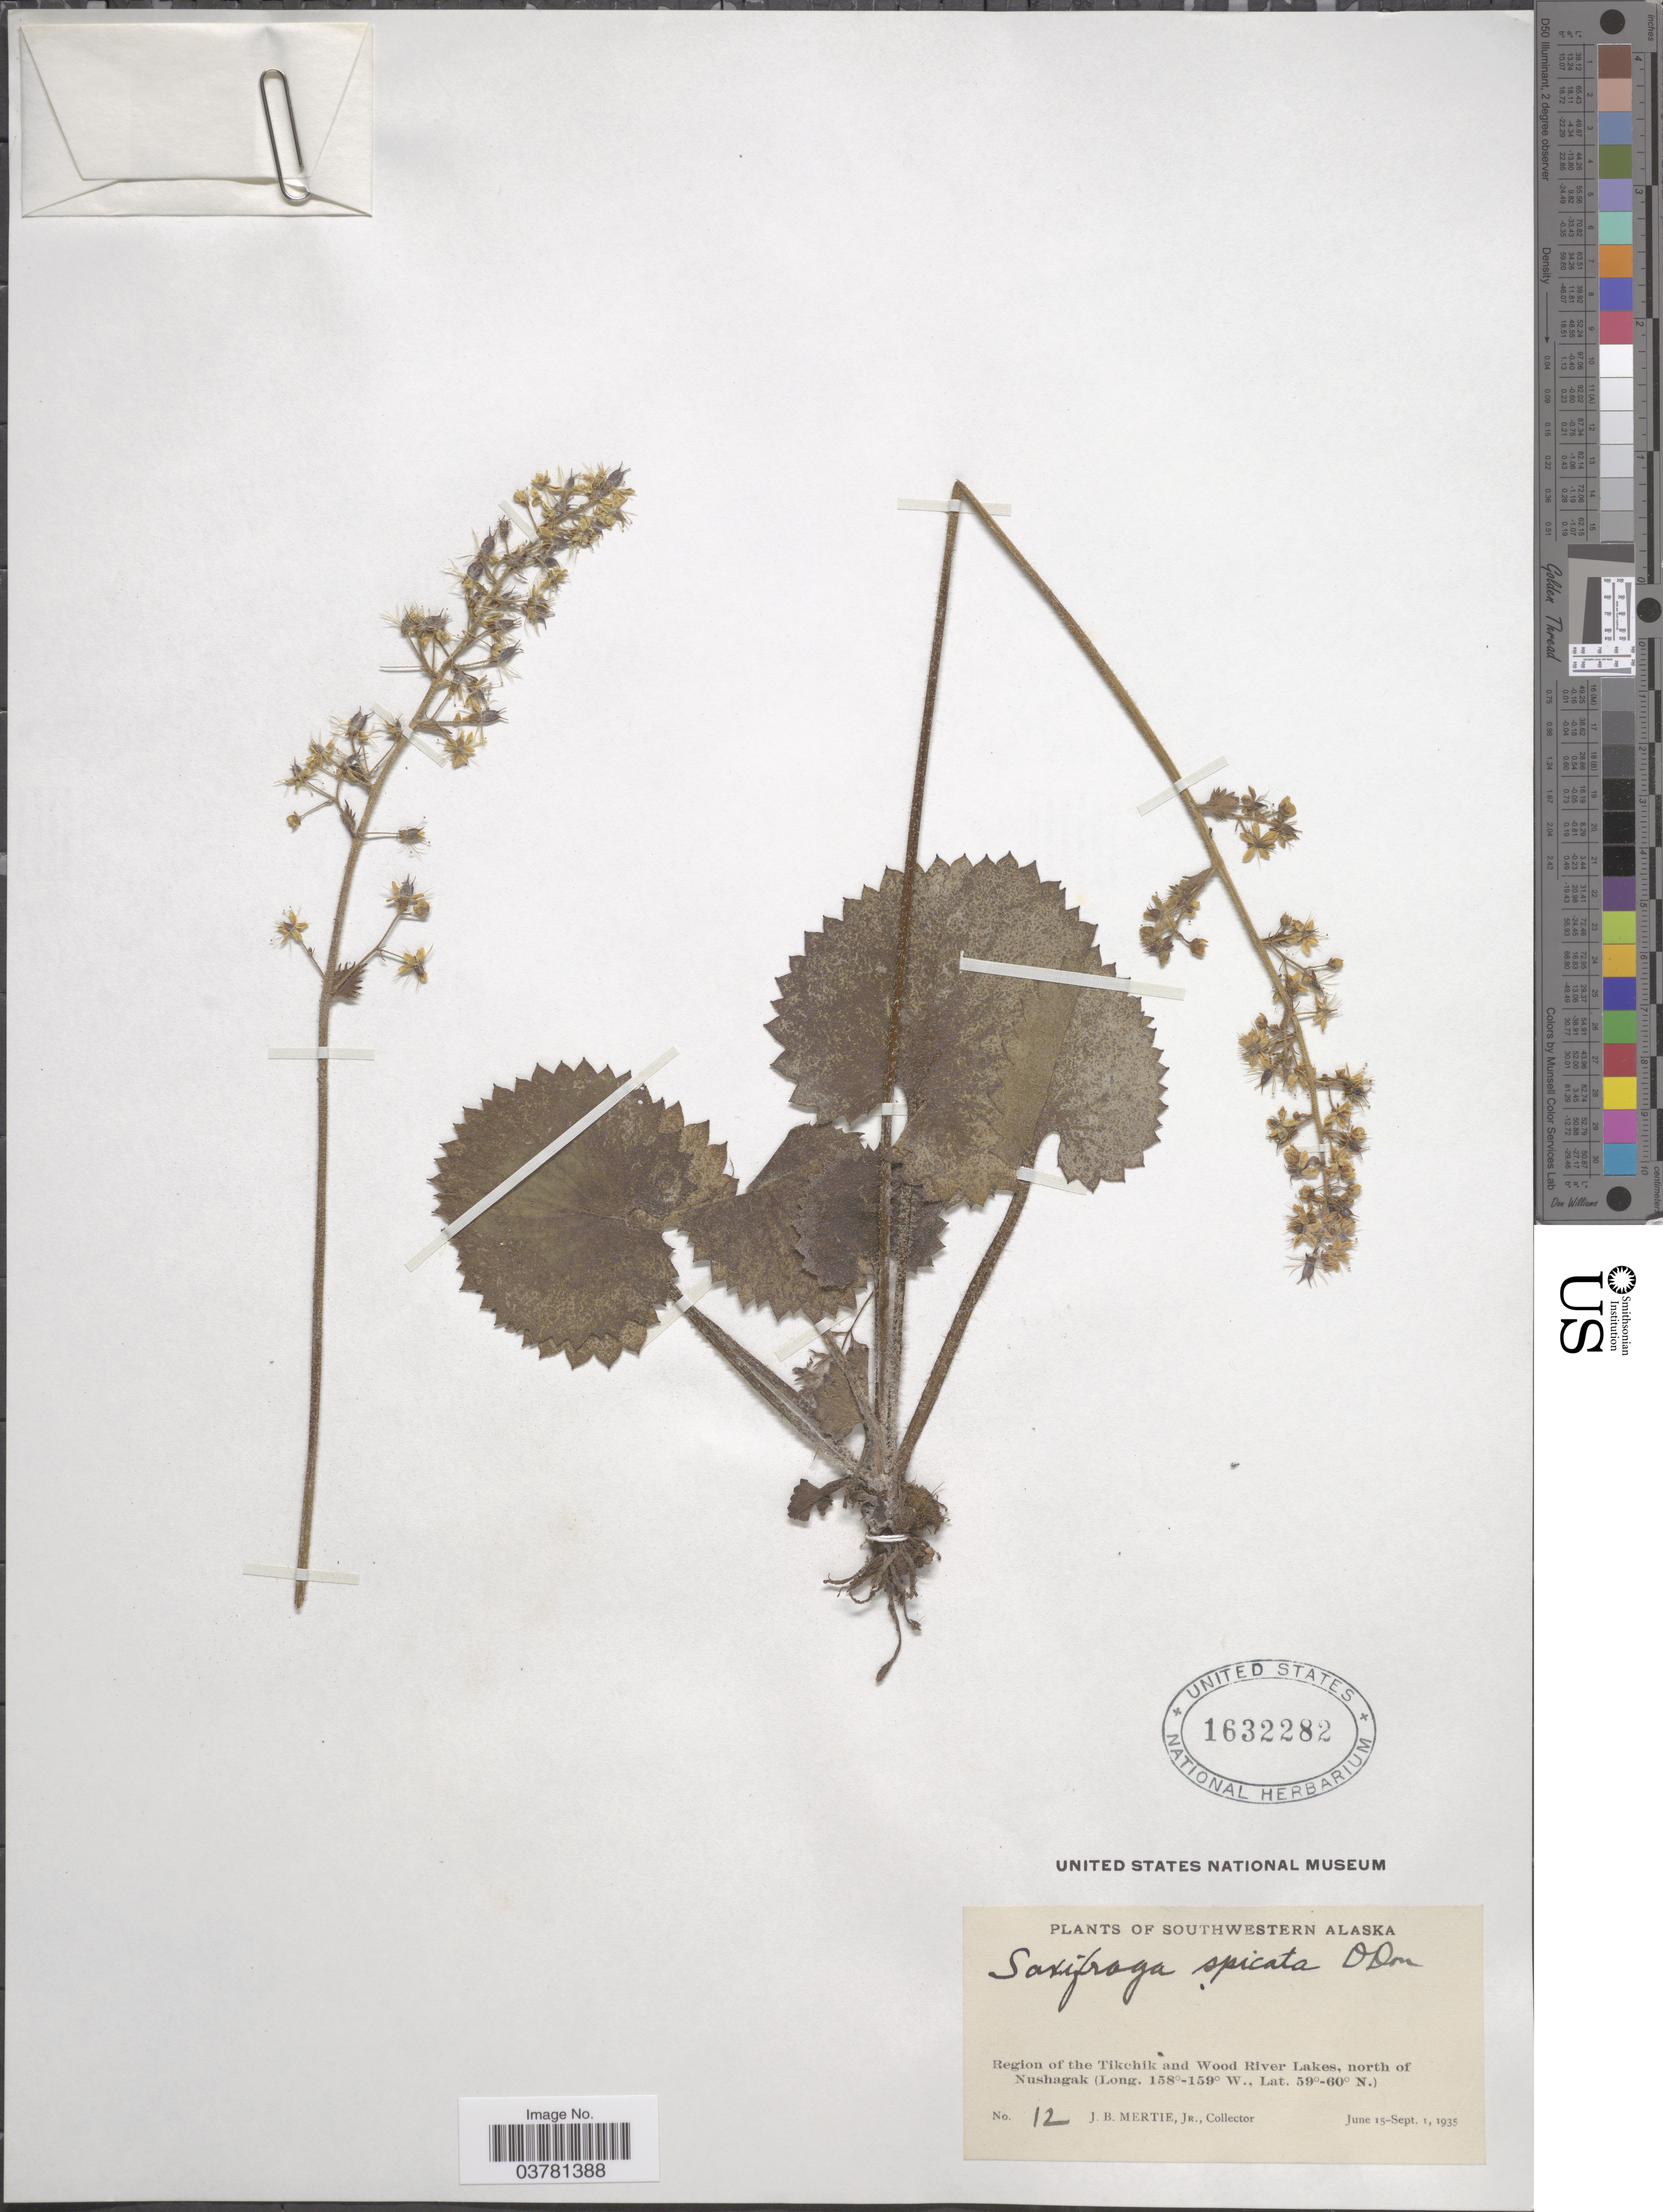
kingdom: Plantae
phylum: Tracheophyta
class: Magnoliopsida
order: Saxifragales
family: Saxifragaceae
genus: Micranthes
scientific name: Micranthes spicata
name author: (D. Don) Small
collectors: J. Mertie Jr.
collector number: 12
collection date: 1935-06-15/1935-09-01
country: United States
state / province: Alaska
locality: Southwestern Alaska. Region of the Tikchik and Wood River Lakes, north of Nushagak.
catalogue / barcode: US 1632282